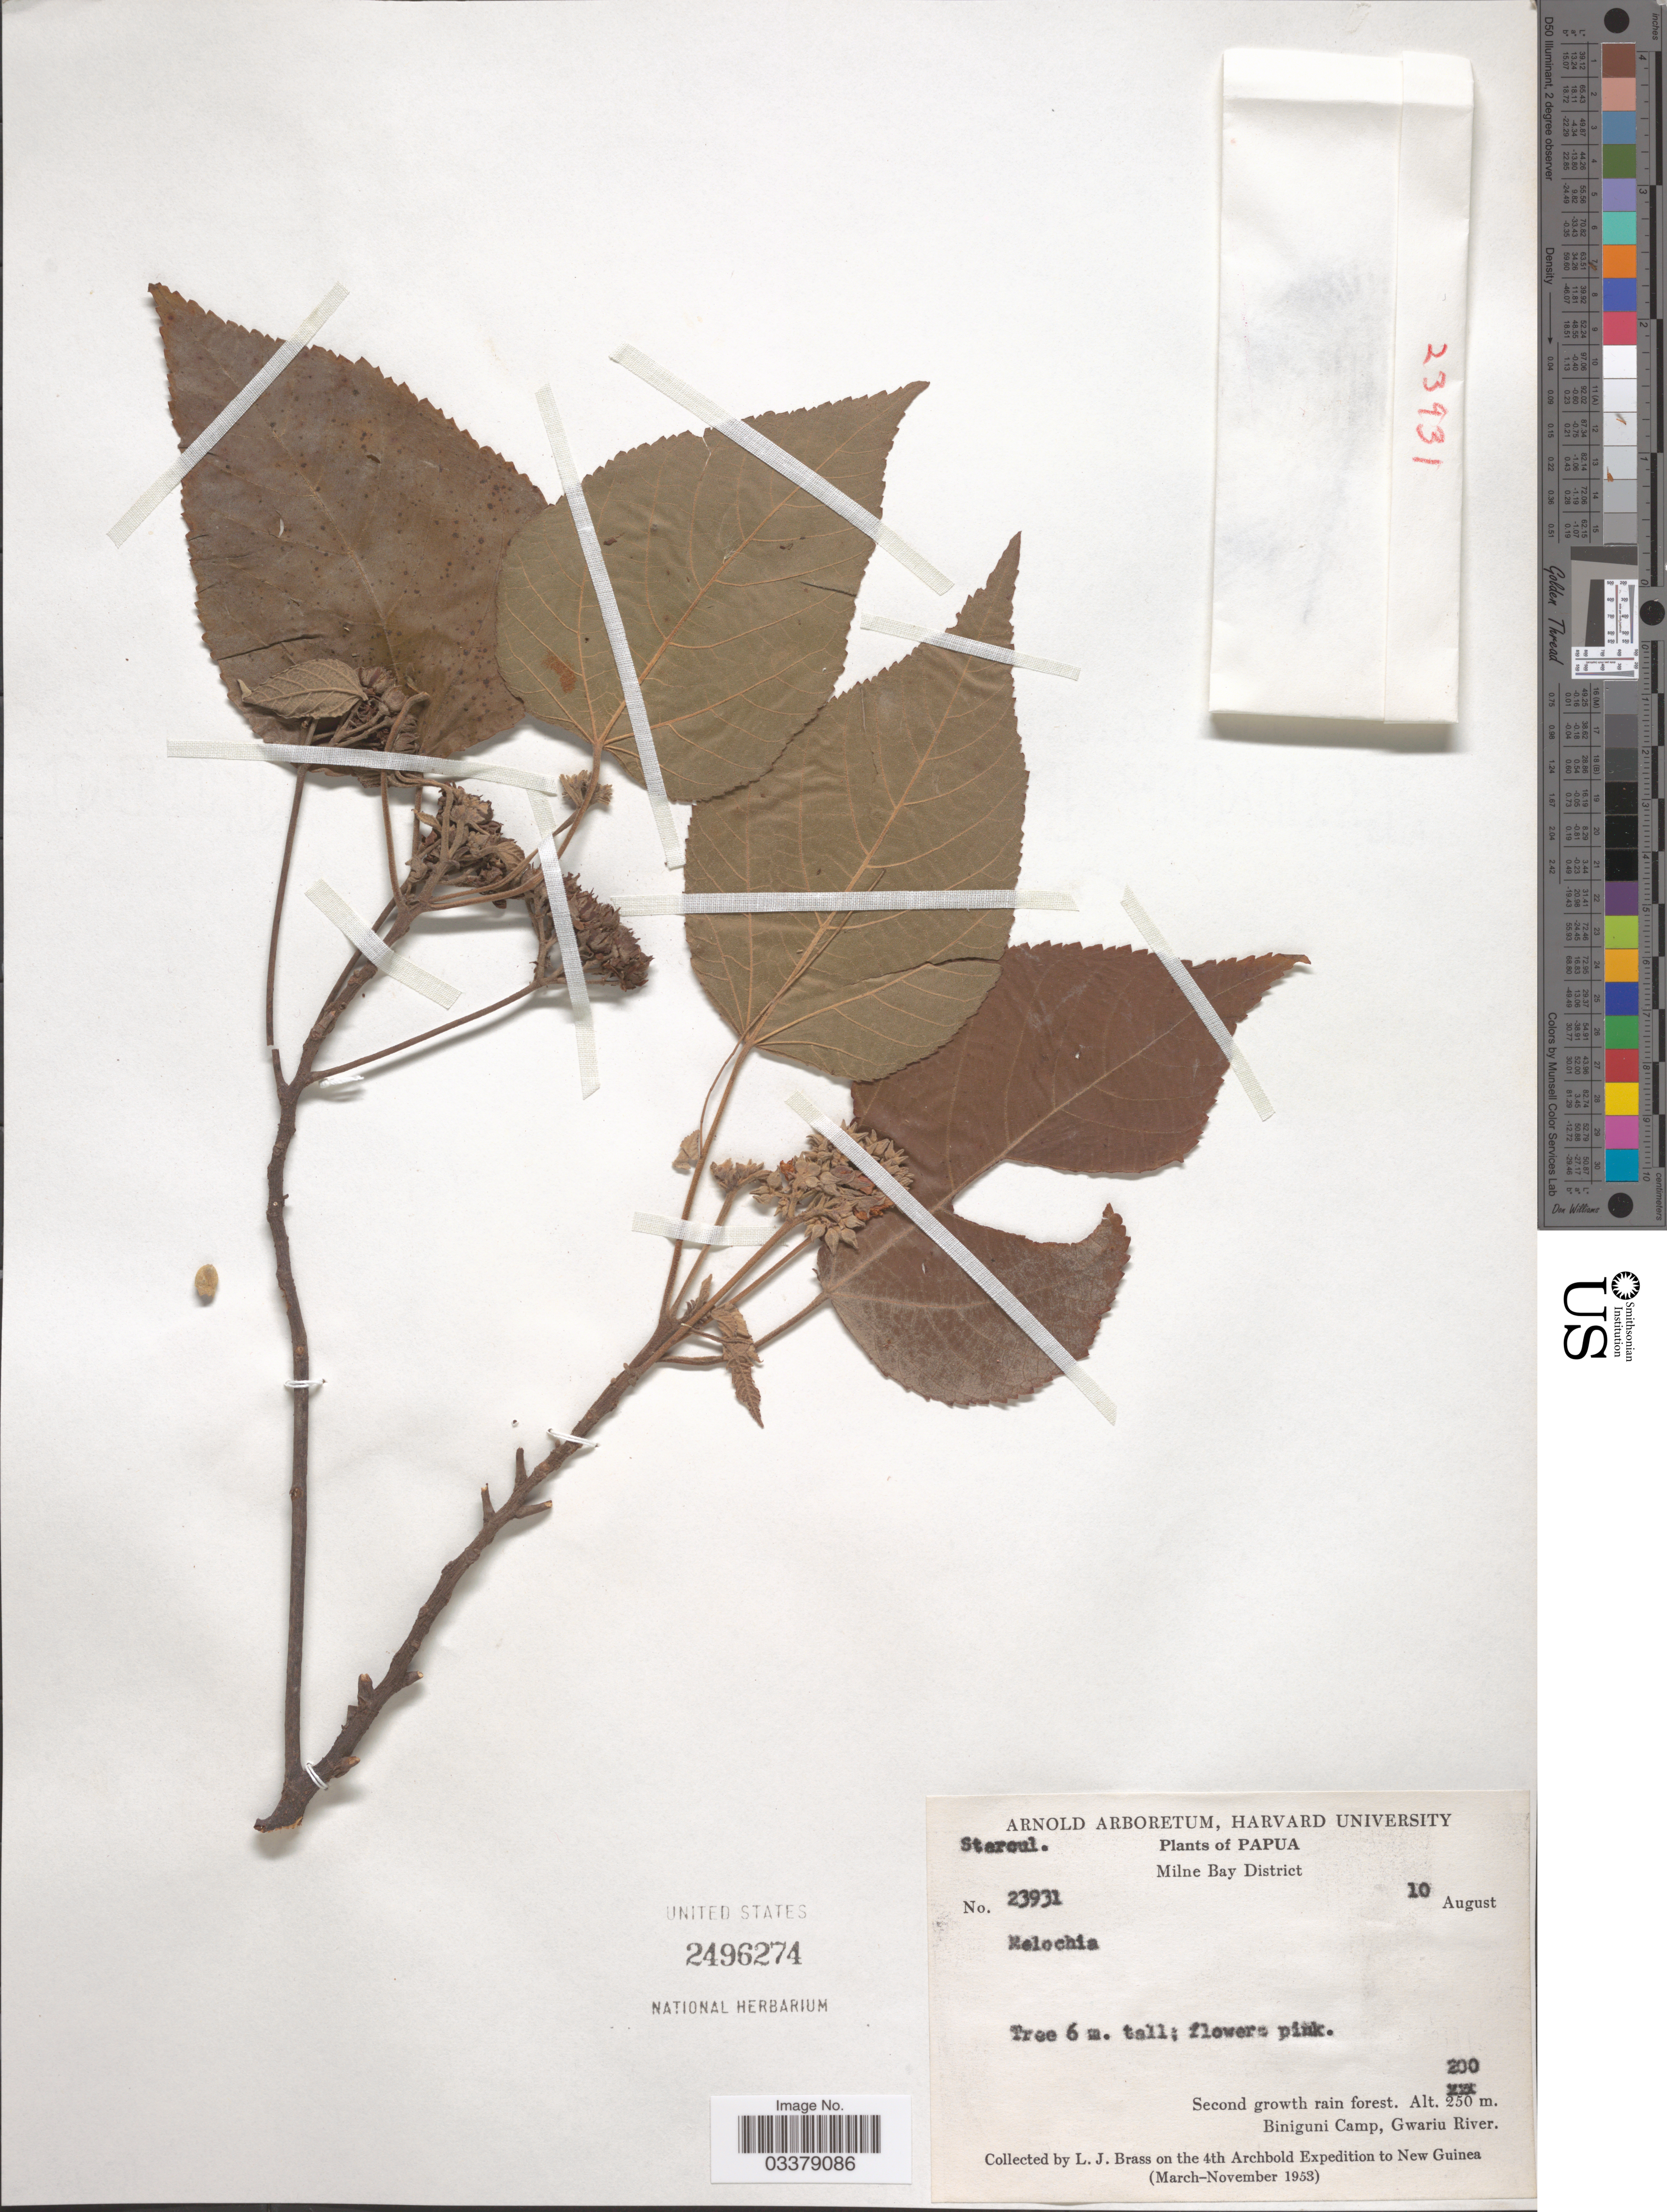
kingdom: Plantae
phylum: Tracheophyta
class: Magnoliopsida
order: Malvales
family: Malvaceae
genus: Melochia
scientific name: Melochia sp.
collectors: L. J. Brass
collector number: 23931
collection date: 1953-08-10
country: Papua New Guinea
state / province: Milne Bay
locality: Papua. Milne Bay District. Biniguni Camp, Gwariu River. New Guinea.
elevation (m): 200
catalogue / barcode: US 2496274